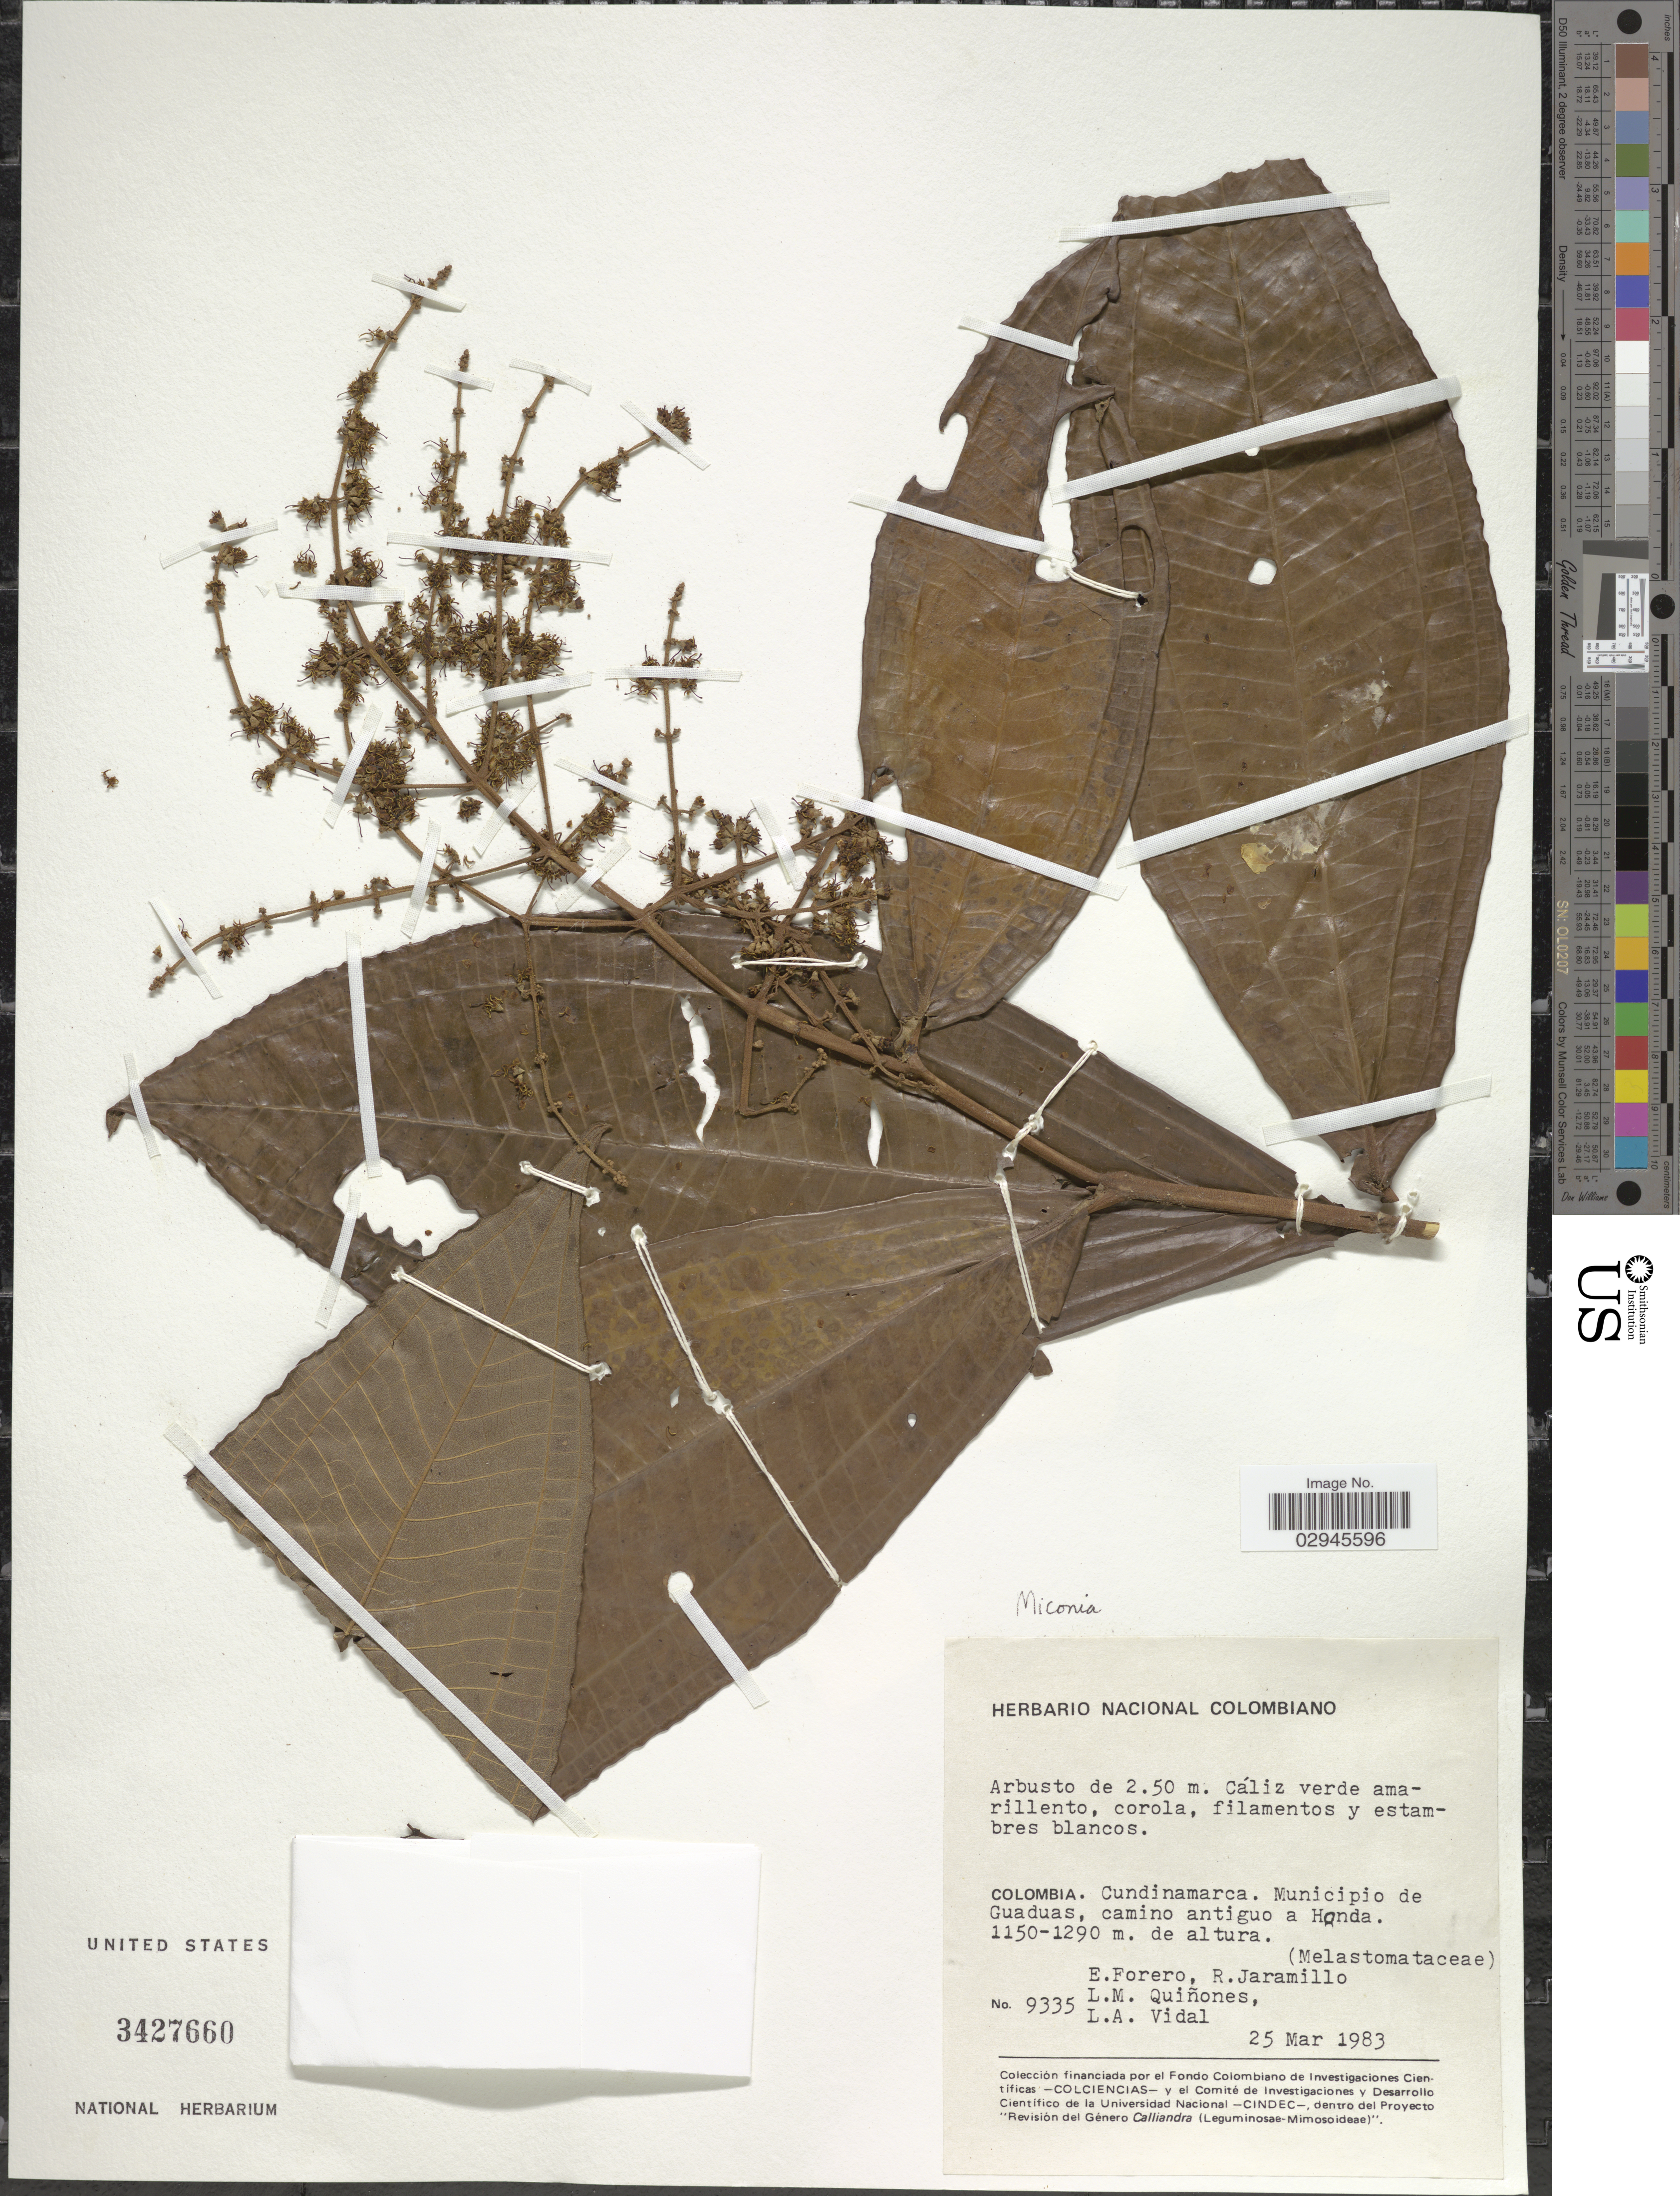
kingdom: Plantae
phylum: Tracheophyta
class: Magnoliopsida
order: Myrtales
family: Melastomataceae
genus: Miconia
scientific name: Miconia sp.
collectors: E. Forero, R. Jaramillo, L. Quiñones & L. A. Vidal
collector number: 9335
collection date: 1983-03-25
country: Colombia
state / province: Cundinamarca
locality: Municipio de Guaduas, camino antiguo a Honda.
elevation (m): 1150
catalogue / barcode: US 3427660